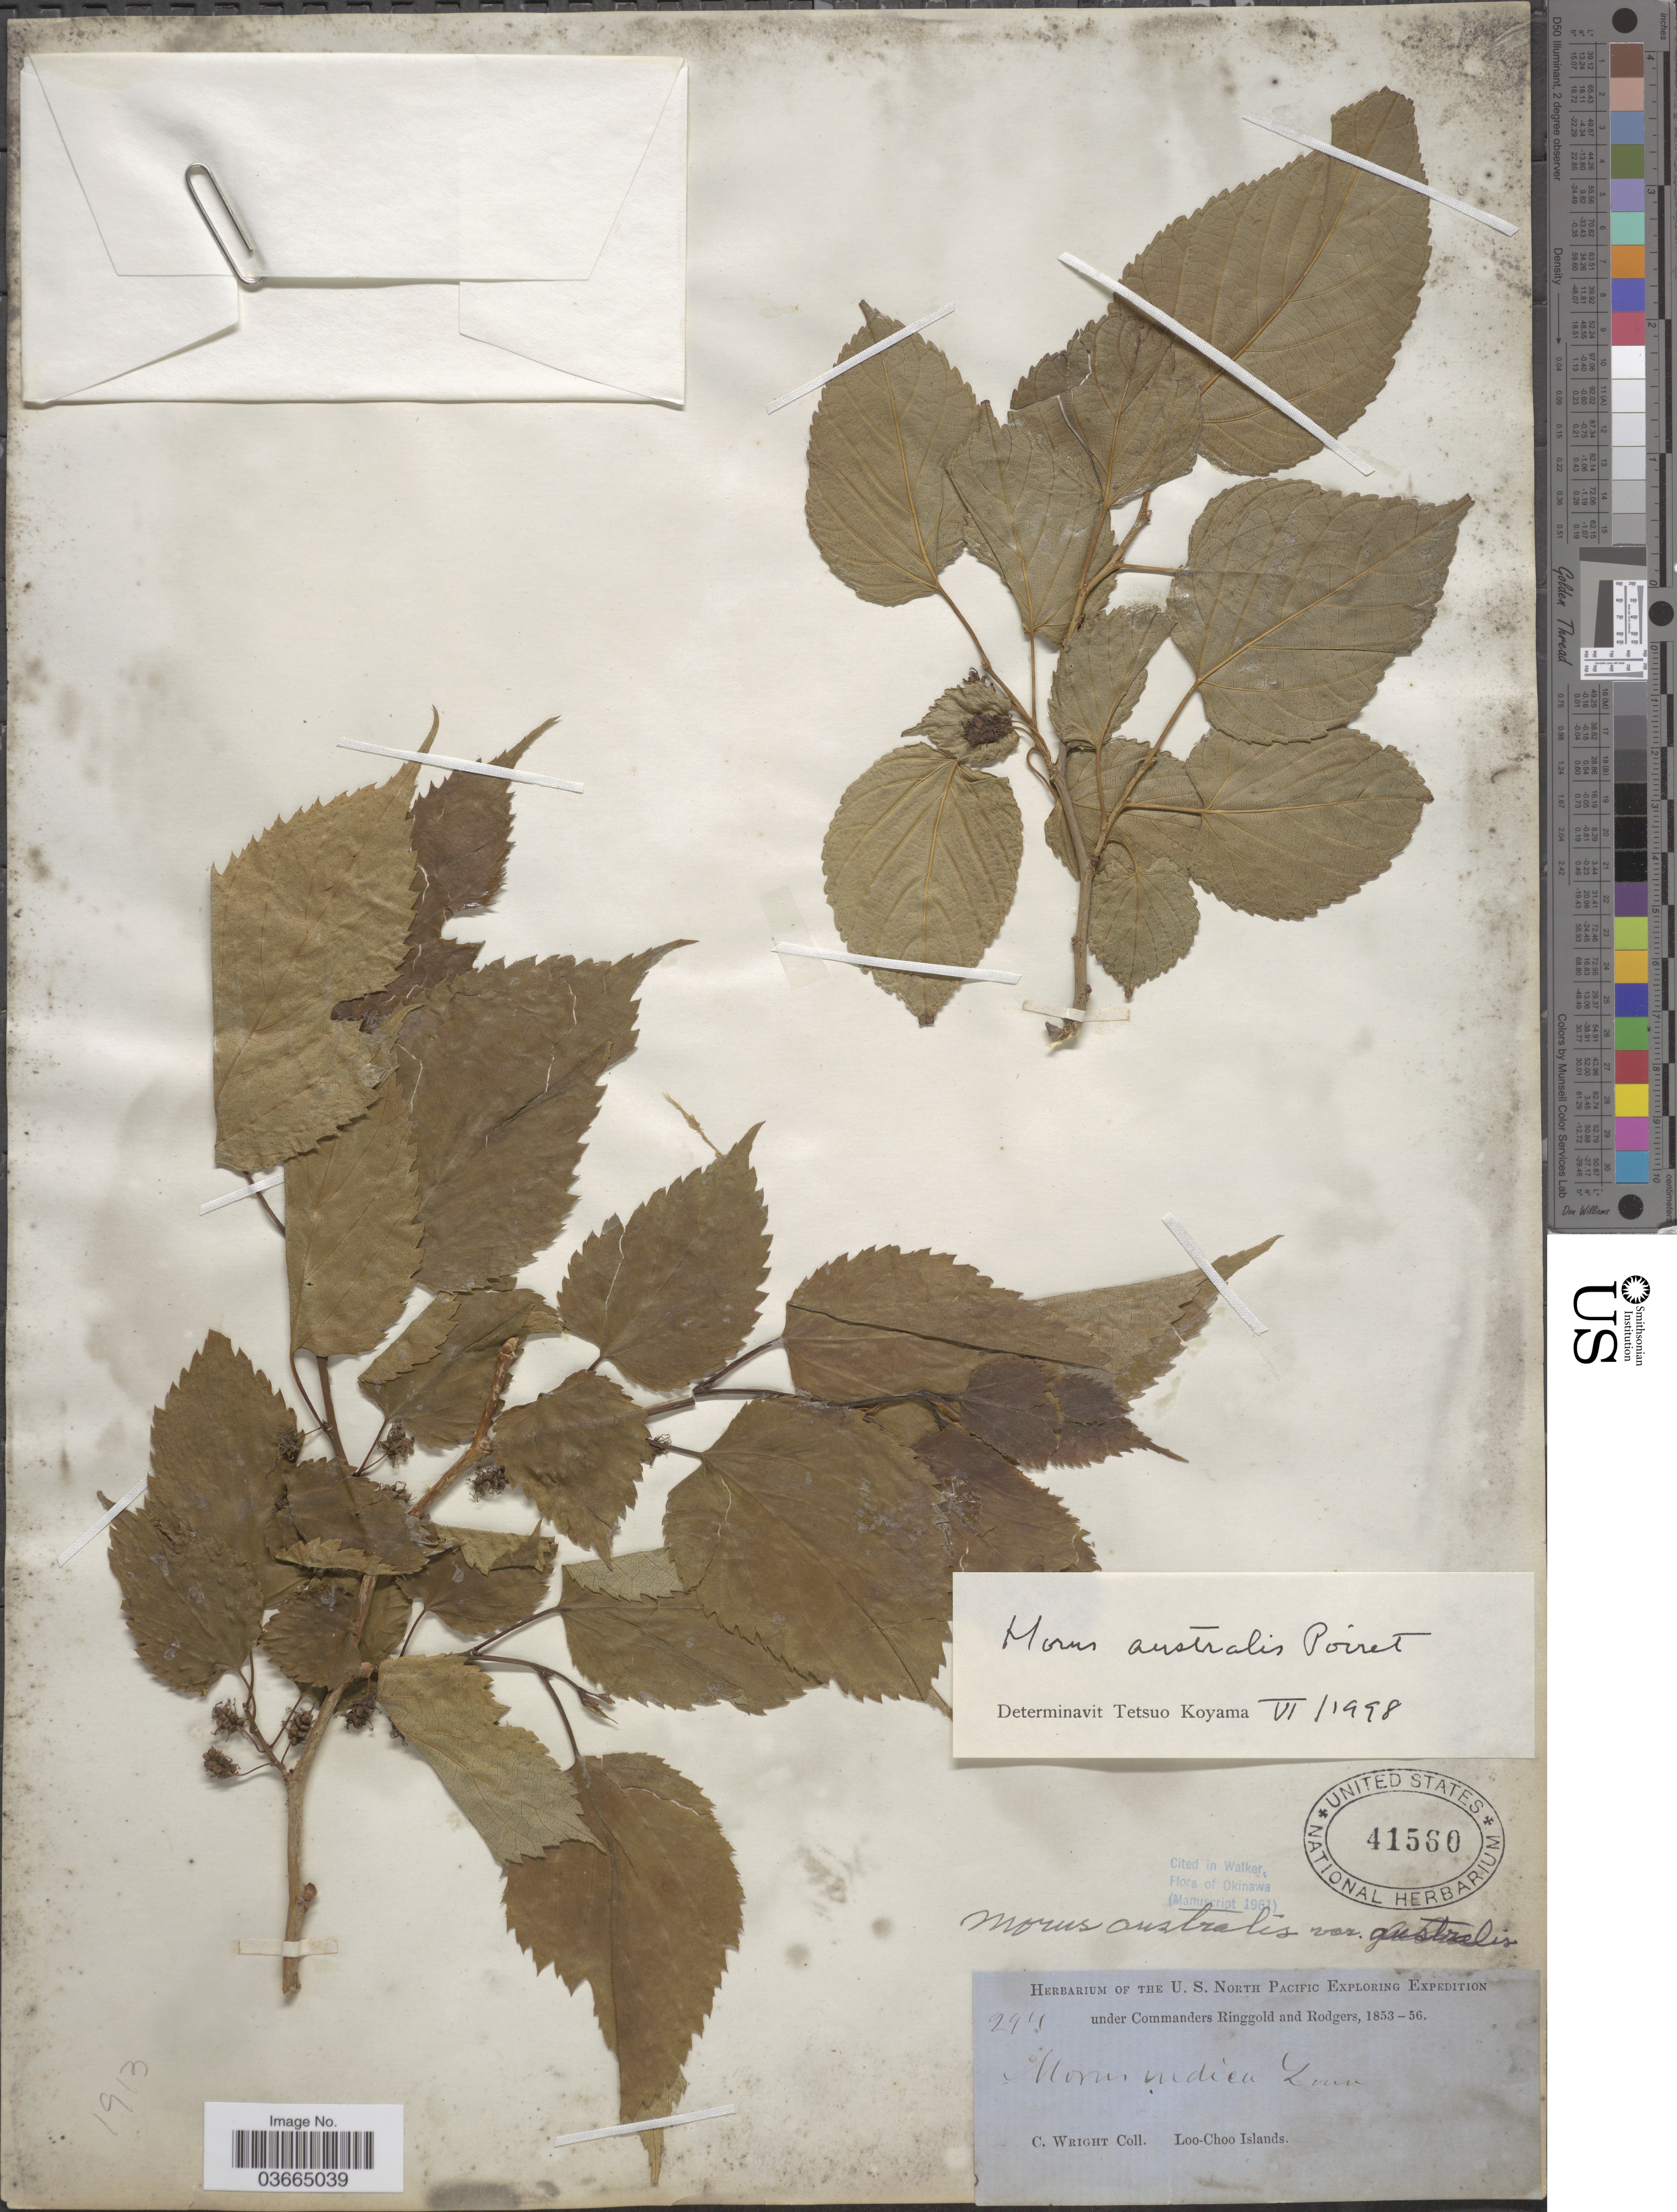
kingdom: Plantae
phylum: Tracheophyta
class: Magnoliopsida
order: Rosales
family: Moraceae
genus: Morus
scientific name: Morus australis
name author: Poir.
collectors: C. Wright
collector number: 294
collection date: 1853/1856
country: Japan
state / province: Okinawa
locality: Loo-Choo Islands.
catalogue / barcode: US 41560